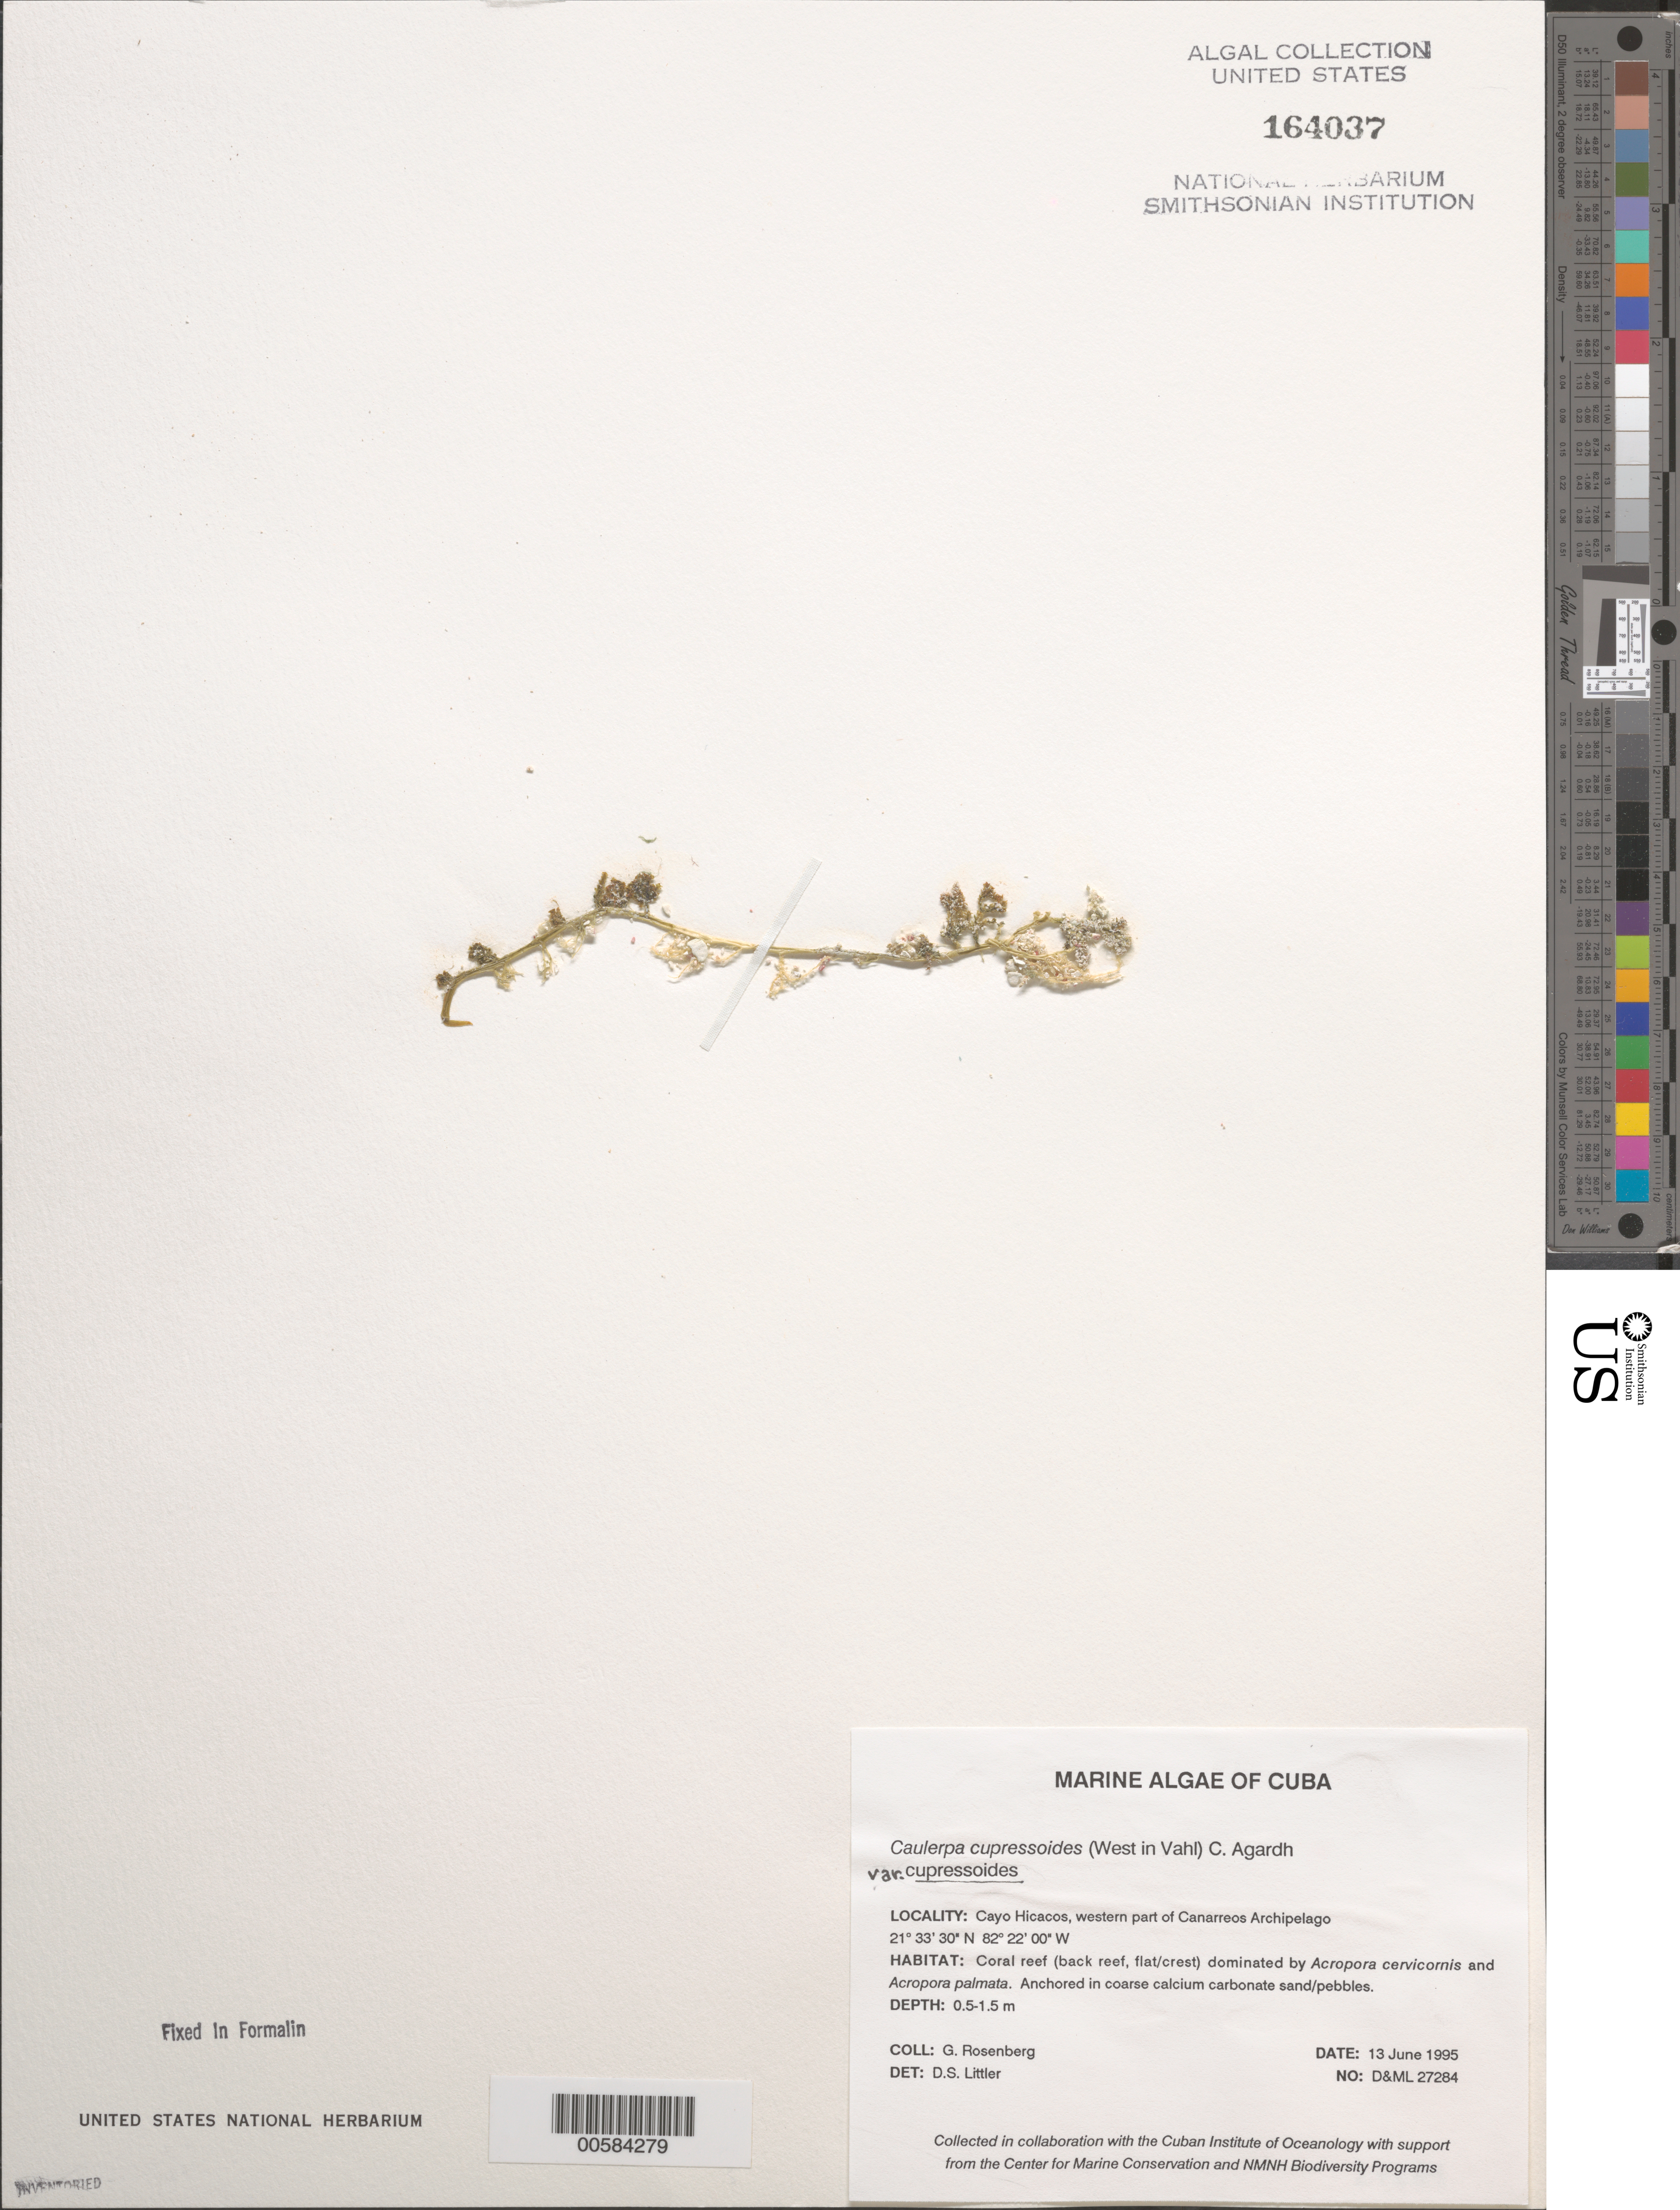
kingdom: Plantae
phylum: Chlorophyta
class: Ulvophyceae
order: Bryopsidales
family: Caulerpaceae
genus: Caulerpa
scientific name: Caulerpa cupressoides var. cupressoides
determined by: Littler, D. S.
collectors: G. Rosenberg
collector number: D&ML 27284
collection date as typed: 13 Jun 1995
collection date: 1995-06-13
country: Cuba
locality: Cayo hicacos, canarreos archipelago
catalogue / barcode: US 164037